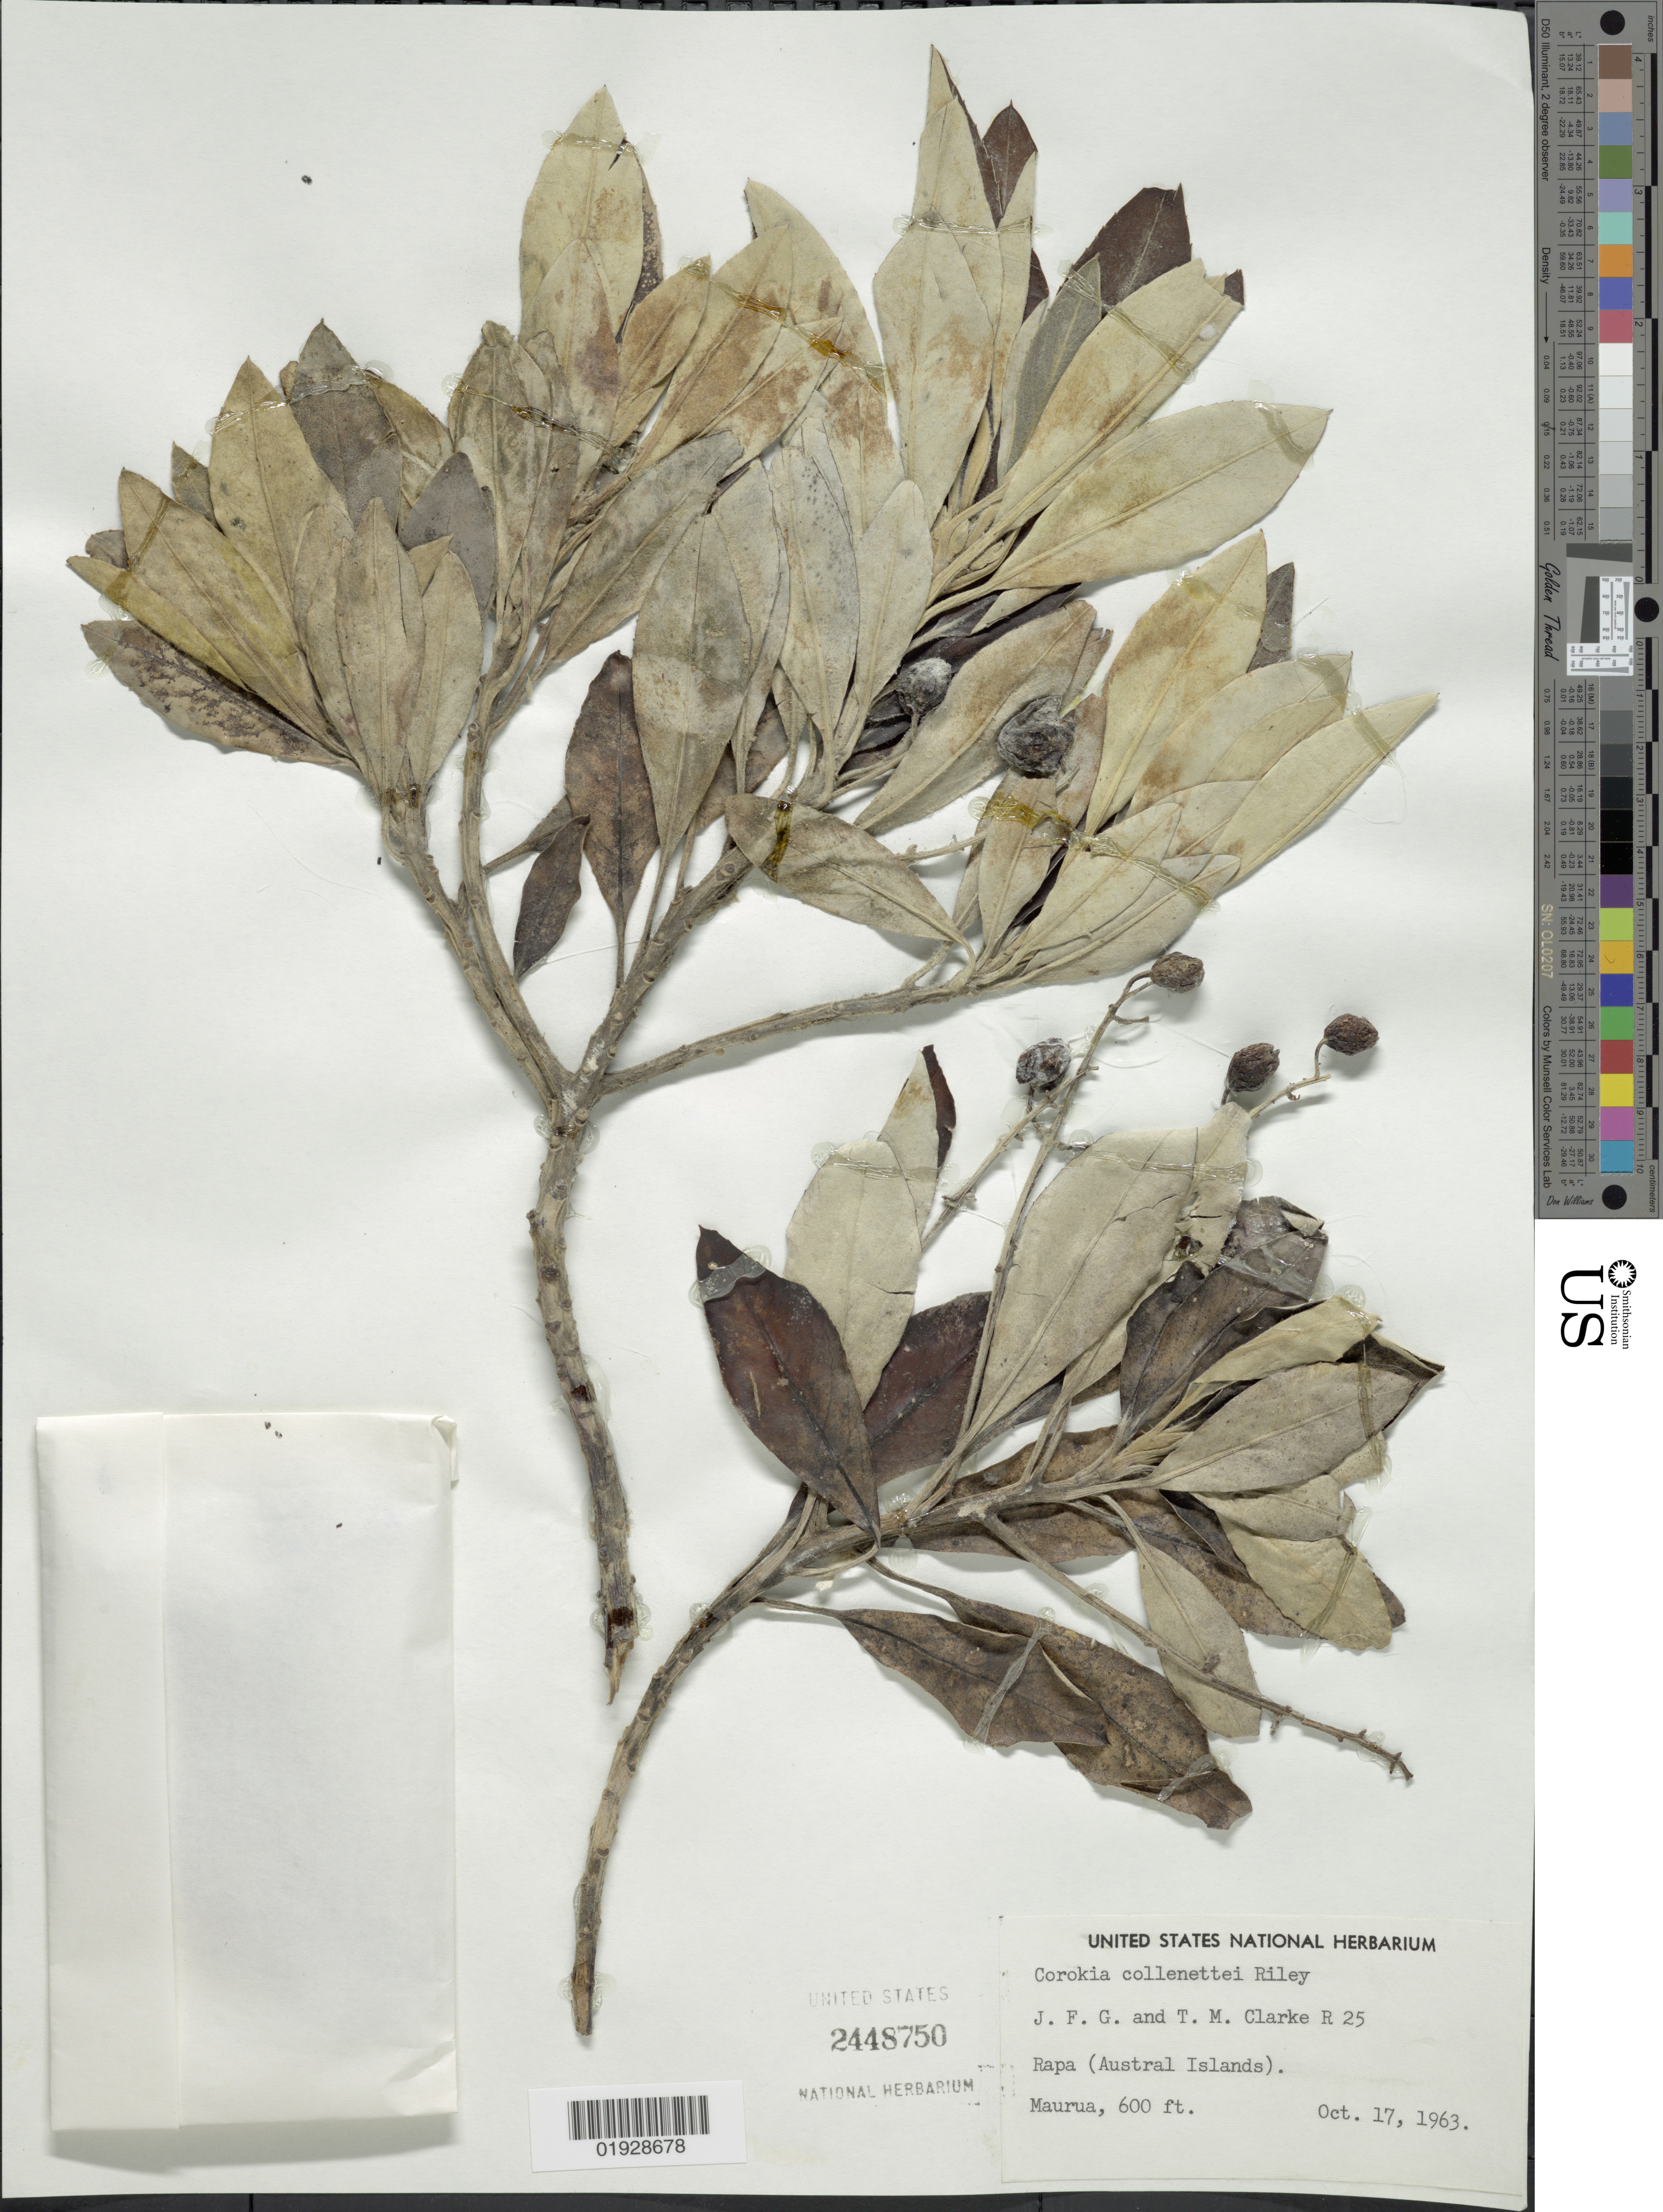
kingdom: Plantae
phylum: Tracheophyta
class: Magnoliopsida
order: Asterales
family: Argophyllaceae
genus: Corokia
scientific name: Corokia collenettei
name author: L. Riley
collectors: J. F. Gates-Clarke & T. M. Clarke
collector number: R 25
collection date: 1963-10-17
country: French Polynesia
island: Rapa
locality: Rapa (Austral Islands). Maurua.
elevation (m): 183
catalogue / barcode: US 2448750